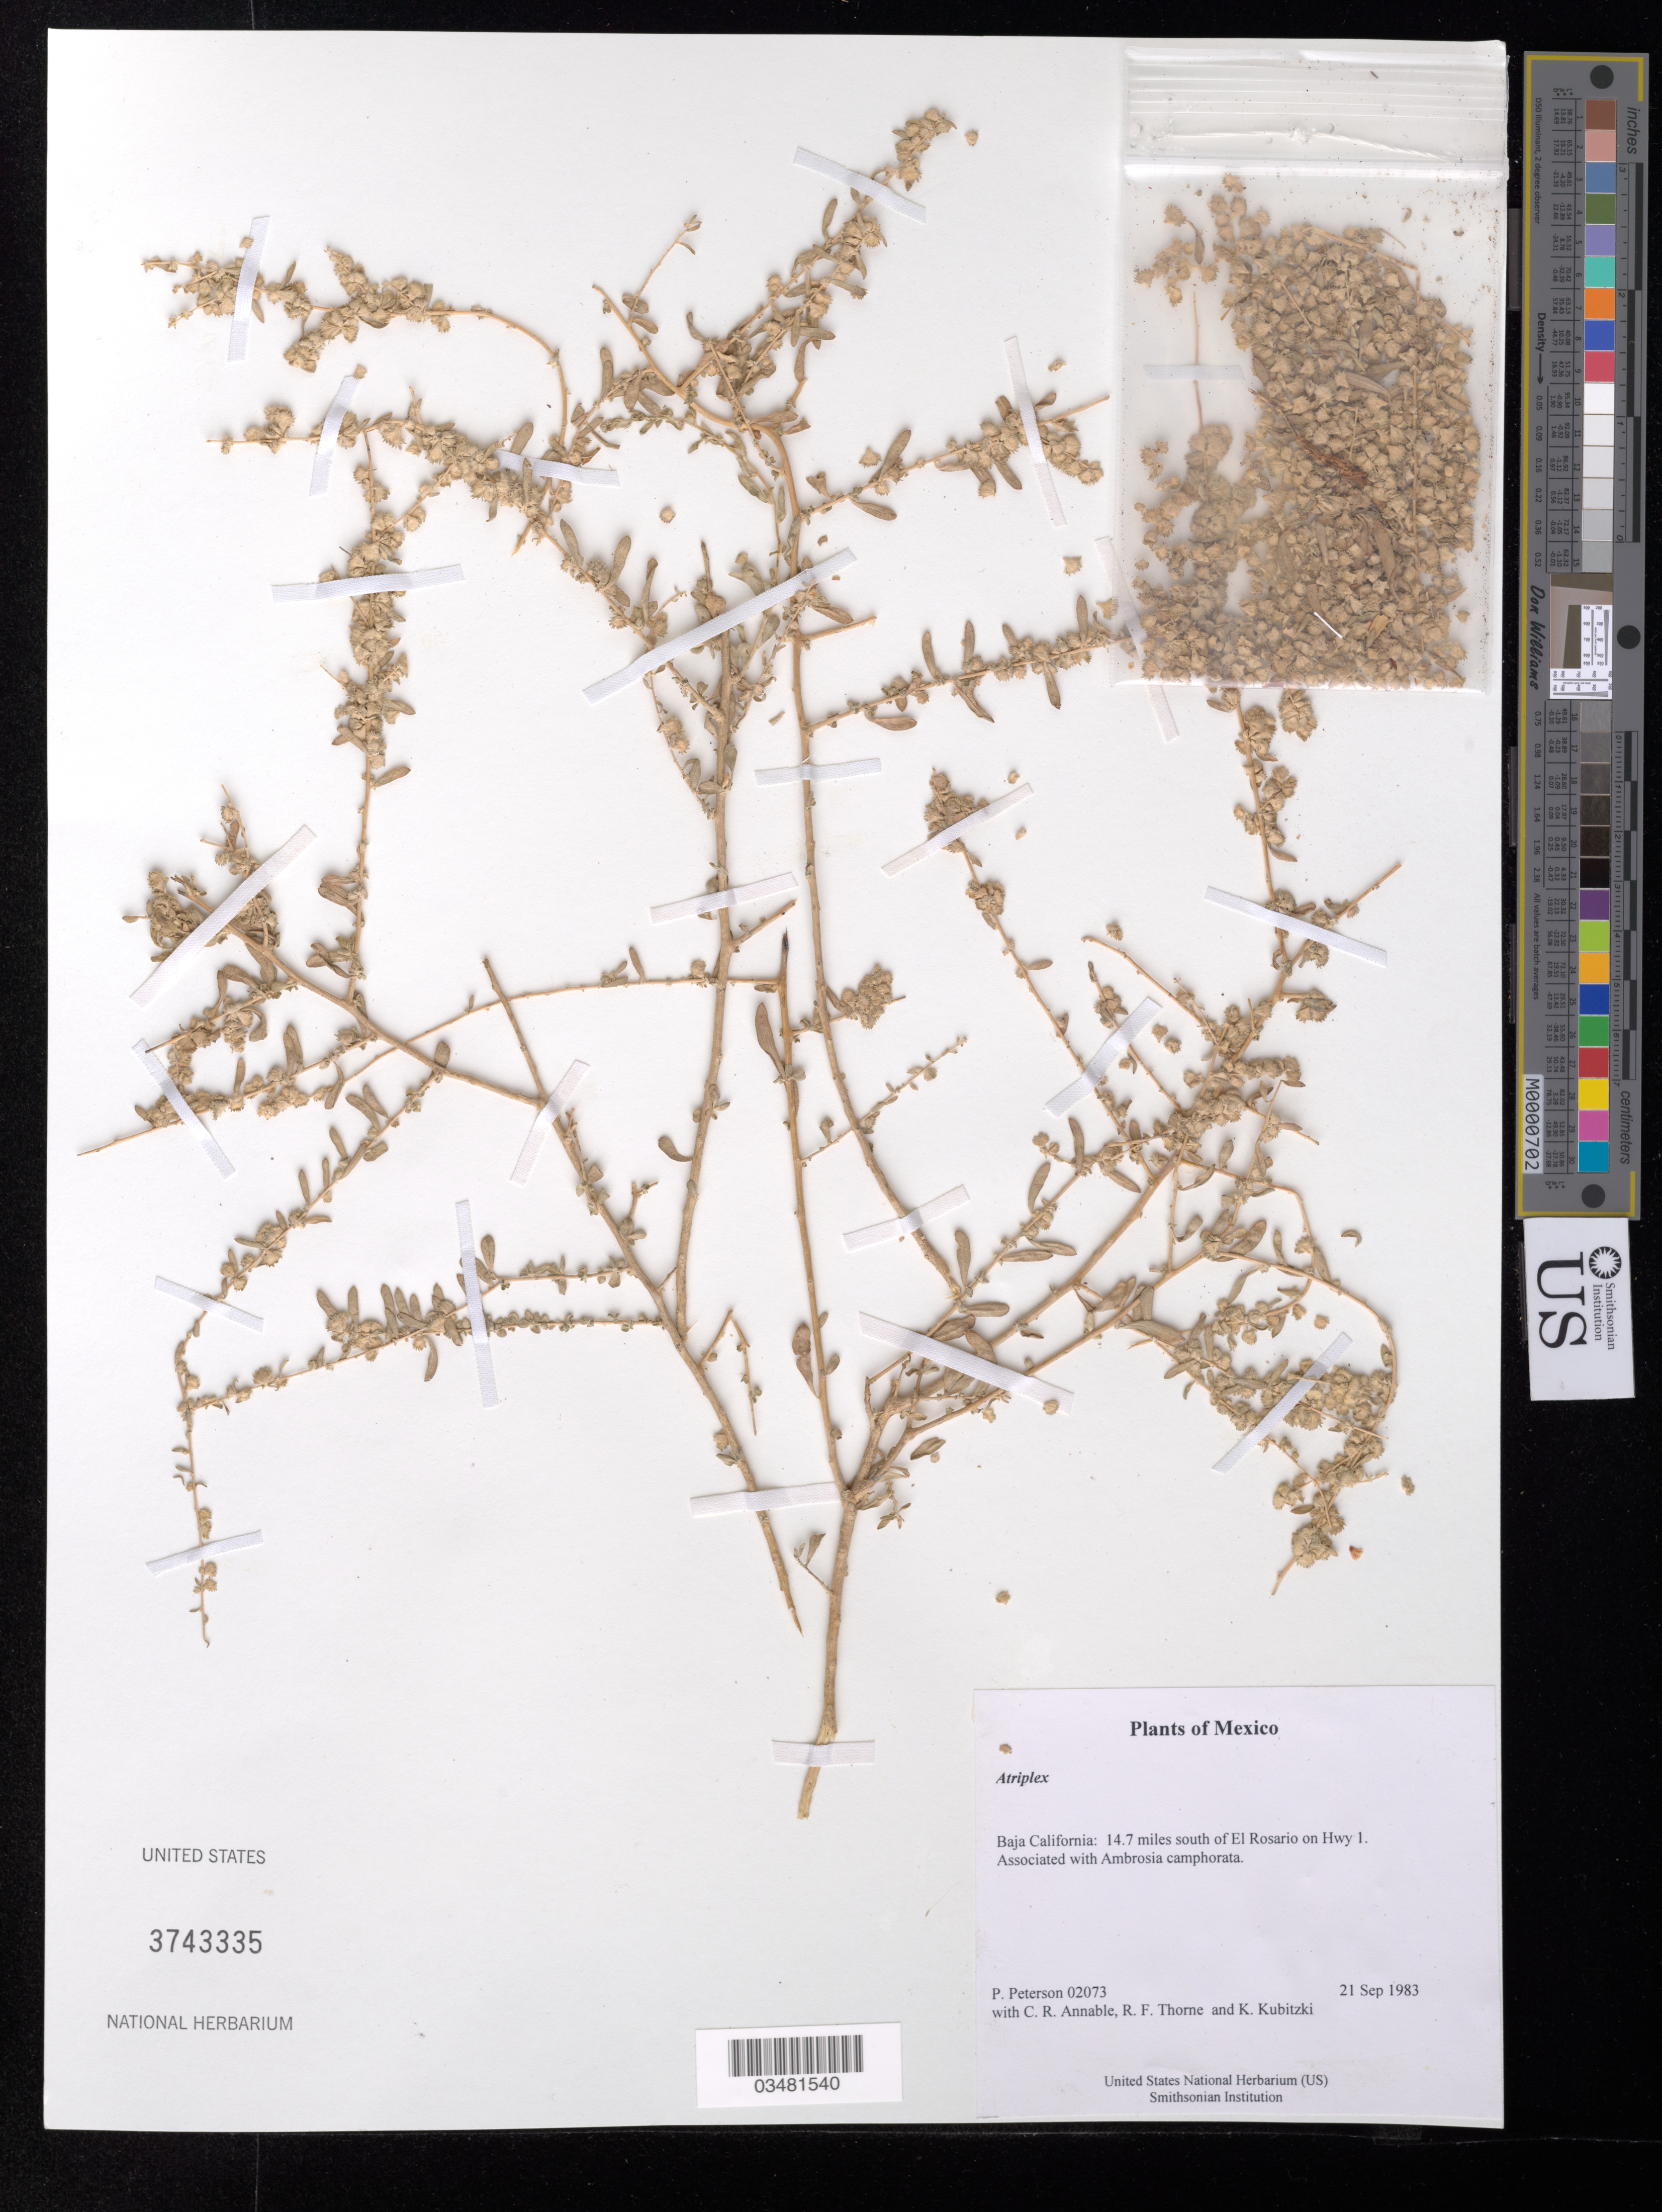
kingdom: Plantae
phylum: Tracheophyta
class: Magnoliopsida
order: Caryophyllales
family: Amaranthaceae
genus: Atriplex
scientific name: Atriplex sp.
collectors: P. M. Peterson, C. R. Annable, R. F. Thorne & K. Kubitzki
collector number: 02073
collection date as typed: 21 Sep 1983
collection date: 1983-09-21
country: Mexico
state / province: Baja California Norte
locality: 14.7 miles south of El Rosario on Hwy 1.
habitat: Associated with Ambrosia camphorata.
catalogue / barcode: US 3743335